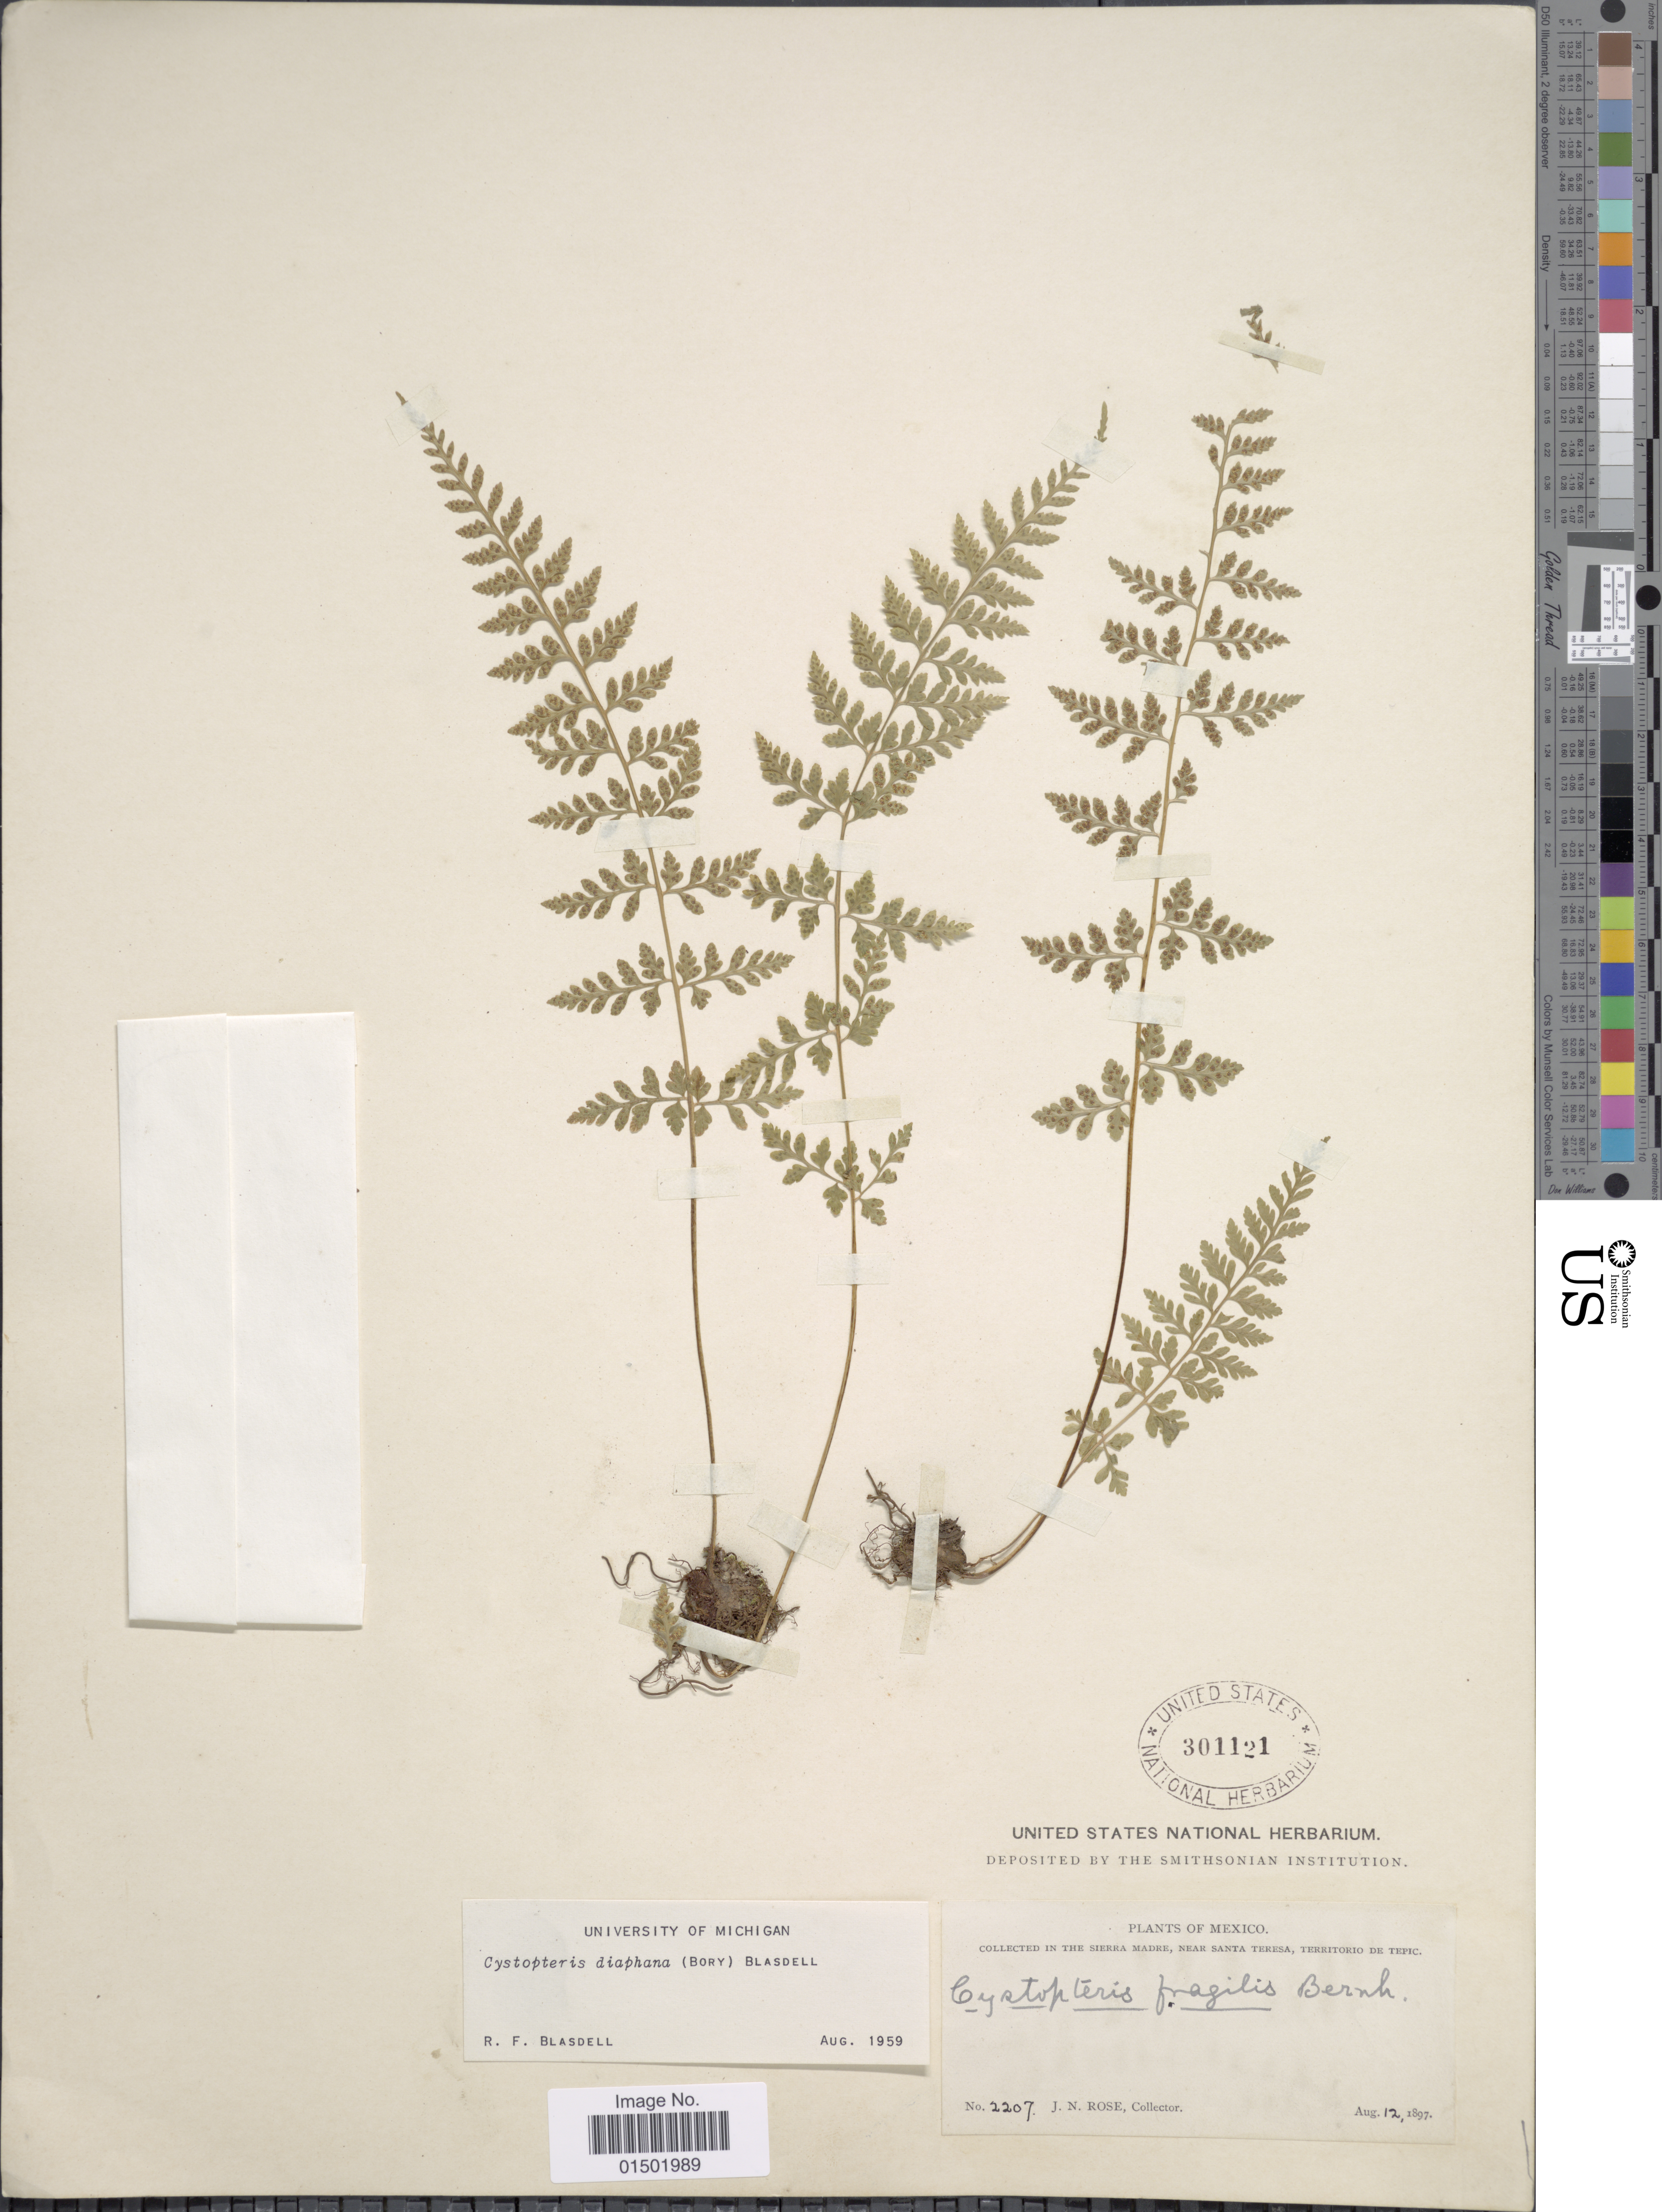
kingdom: Plantae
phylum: Tracheophyta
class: Polypodiopsida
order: Polypodiales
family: Cystopteridaceae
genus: Cystopteris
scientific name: Cystopteris diaphana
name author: (Bory) Blasdell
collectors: J. N. Rose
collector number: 2207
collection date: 1897-08-12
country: Mexico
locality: Sierra Madre, near Santa Teresa, Territorio de Tepic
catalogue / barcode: US 301121